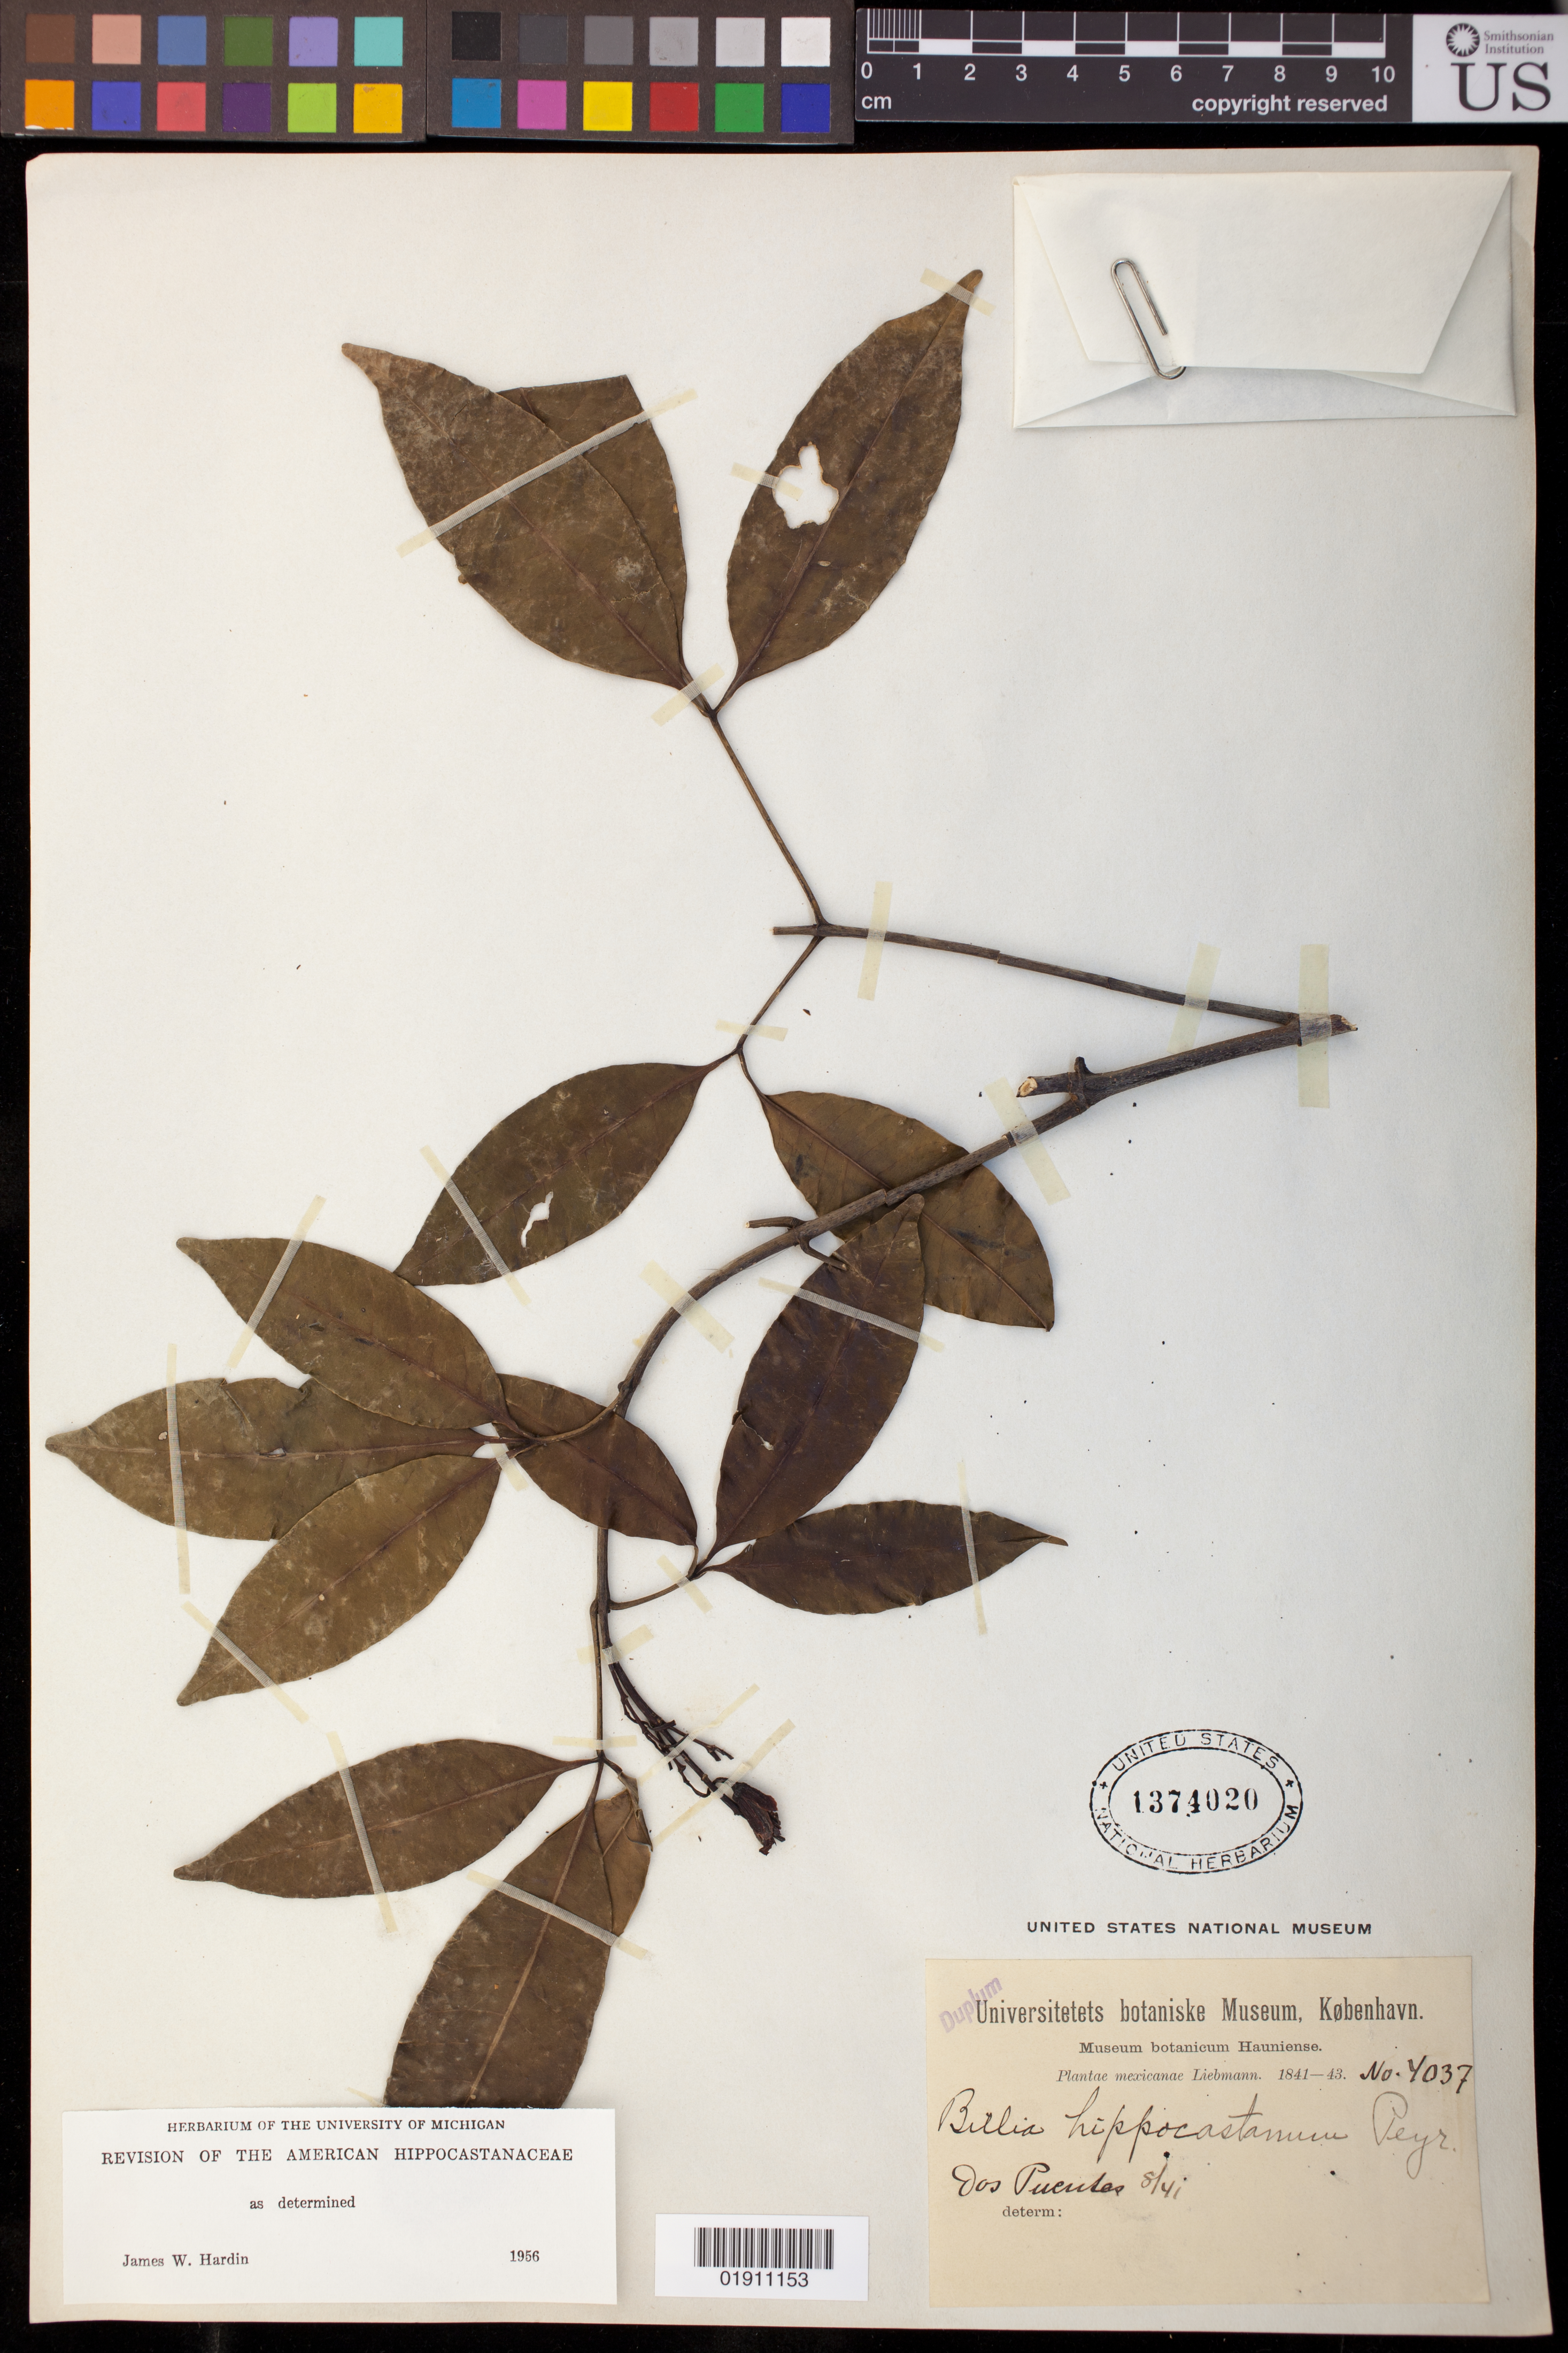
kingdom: Plantae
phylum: Tracheophyta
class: Magnoliopsida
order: Sapindales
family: Sapindaceae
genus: Billia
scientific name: Billia hippocastanum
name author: Peyr.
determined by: Hardin, J. W.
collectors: F. M. Liebmann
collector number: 4037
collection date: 1841-08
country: Mexico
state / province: Veracruz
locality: Dos Puentes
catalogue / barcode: US 1374020